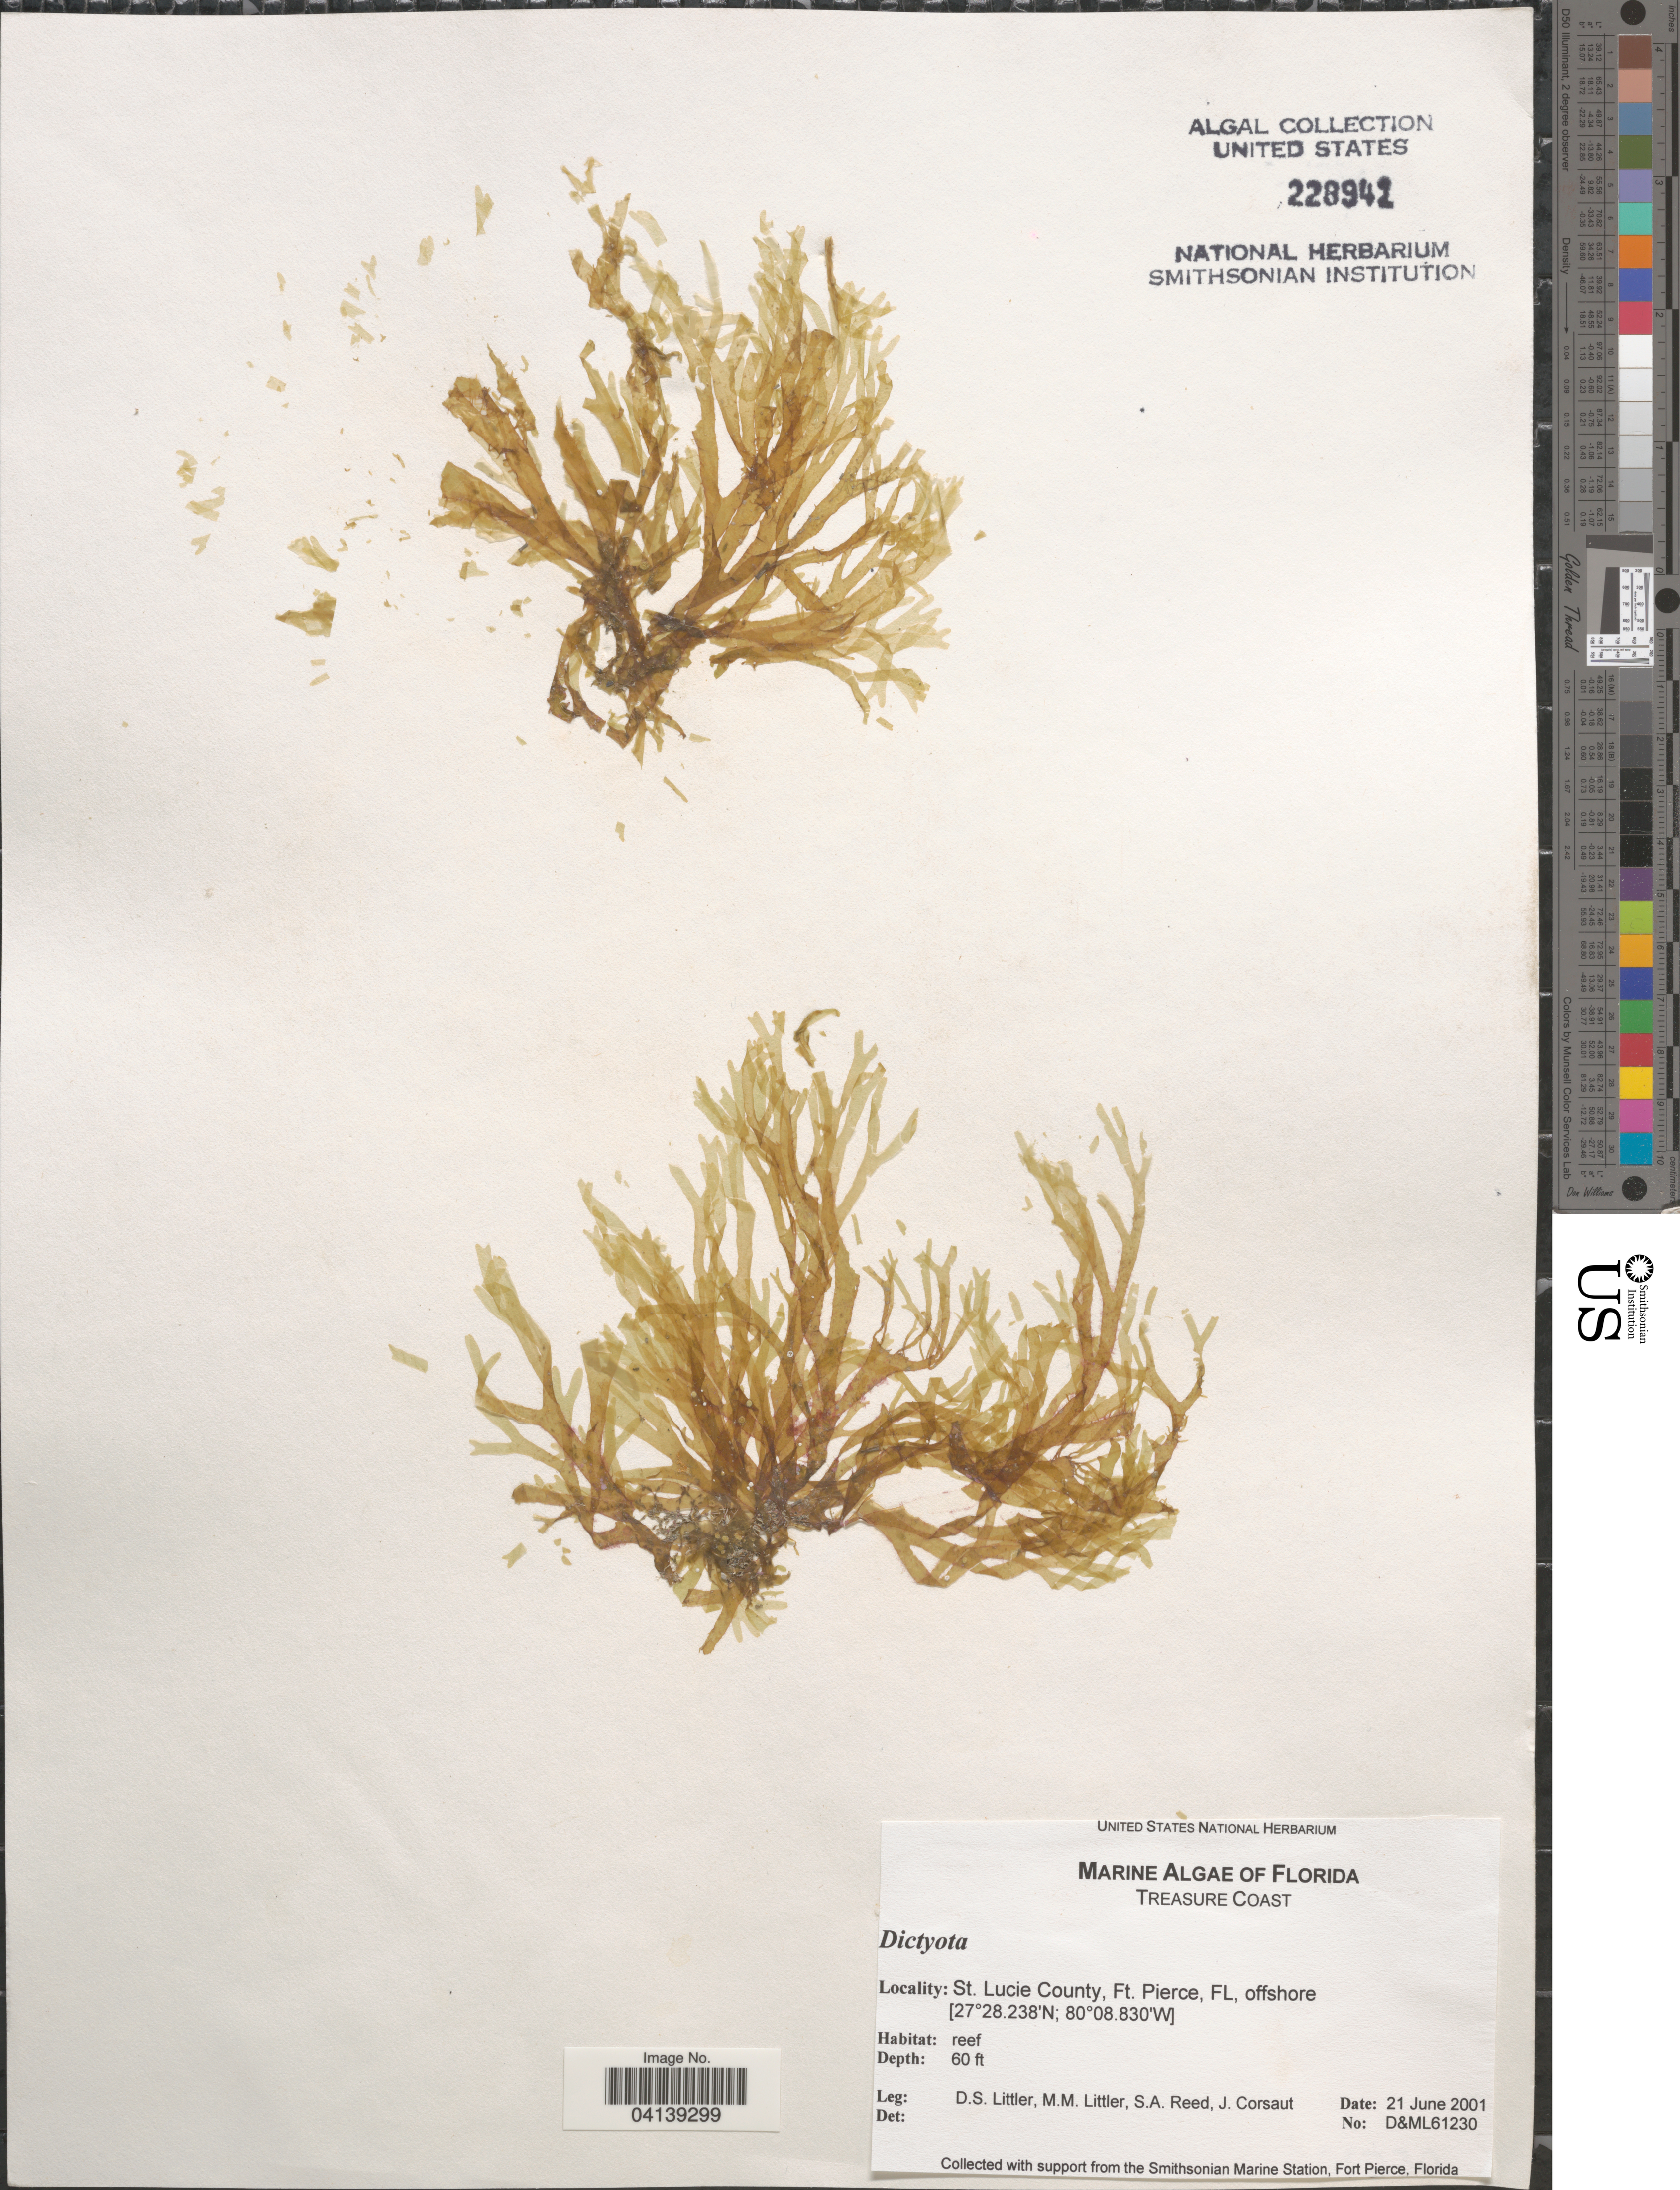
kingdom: Chromista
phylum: Ochrophyta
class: Phaeophyceae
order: Dictyotales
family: Dictyotaceae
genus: Dictyota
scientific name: Dictyota sp.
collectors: D. S. Littler, S. Reed & J. Corsaut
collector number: D&ML61230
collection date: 2001-06-21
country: United States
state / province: Florida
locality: Treasure Coast. St. Lucie County, Ft. Pierce, offshore.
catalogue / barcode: US 228941